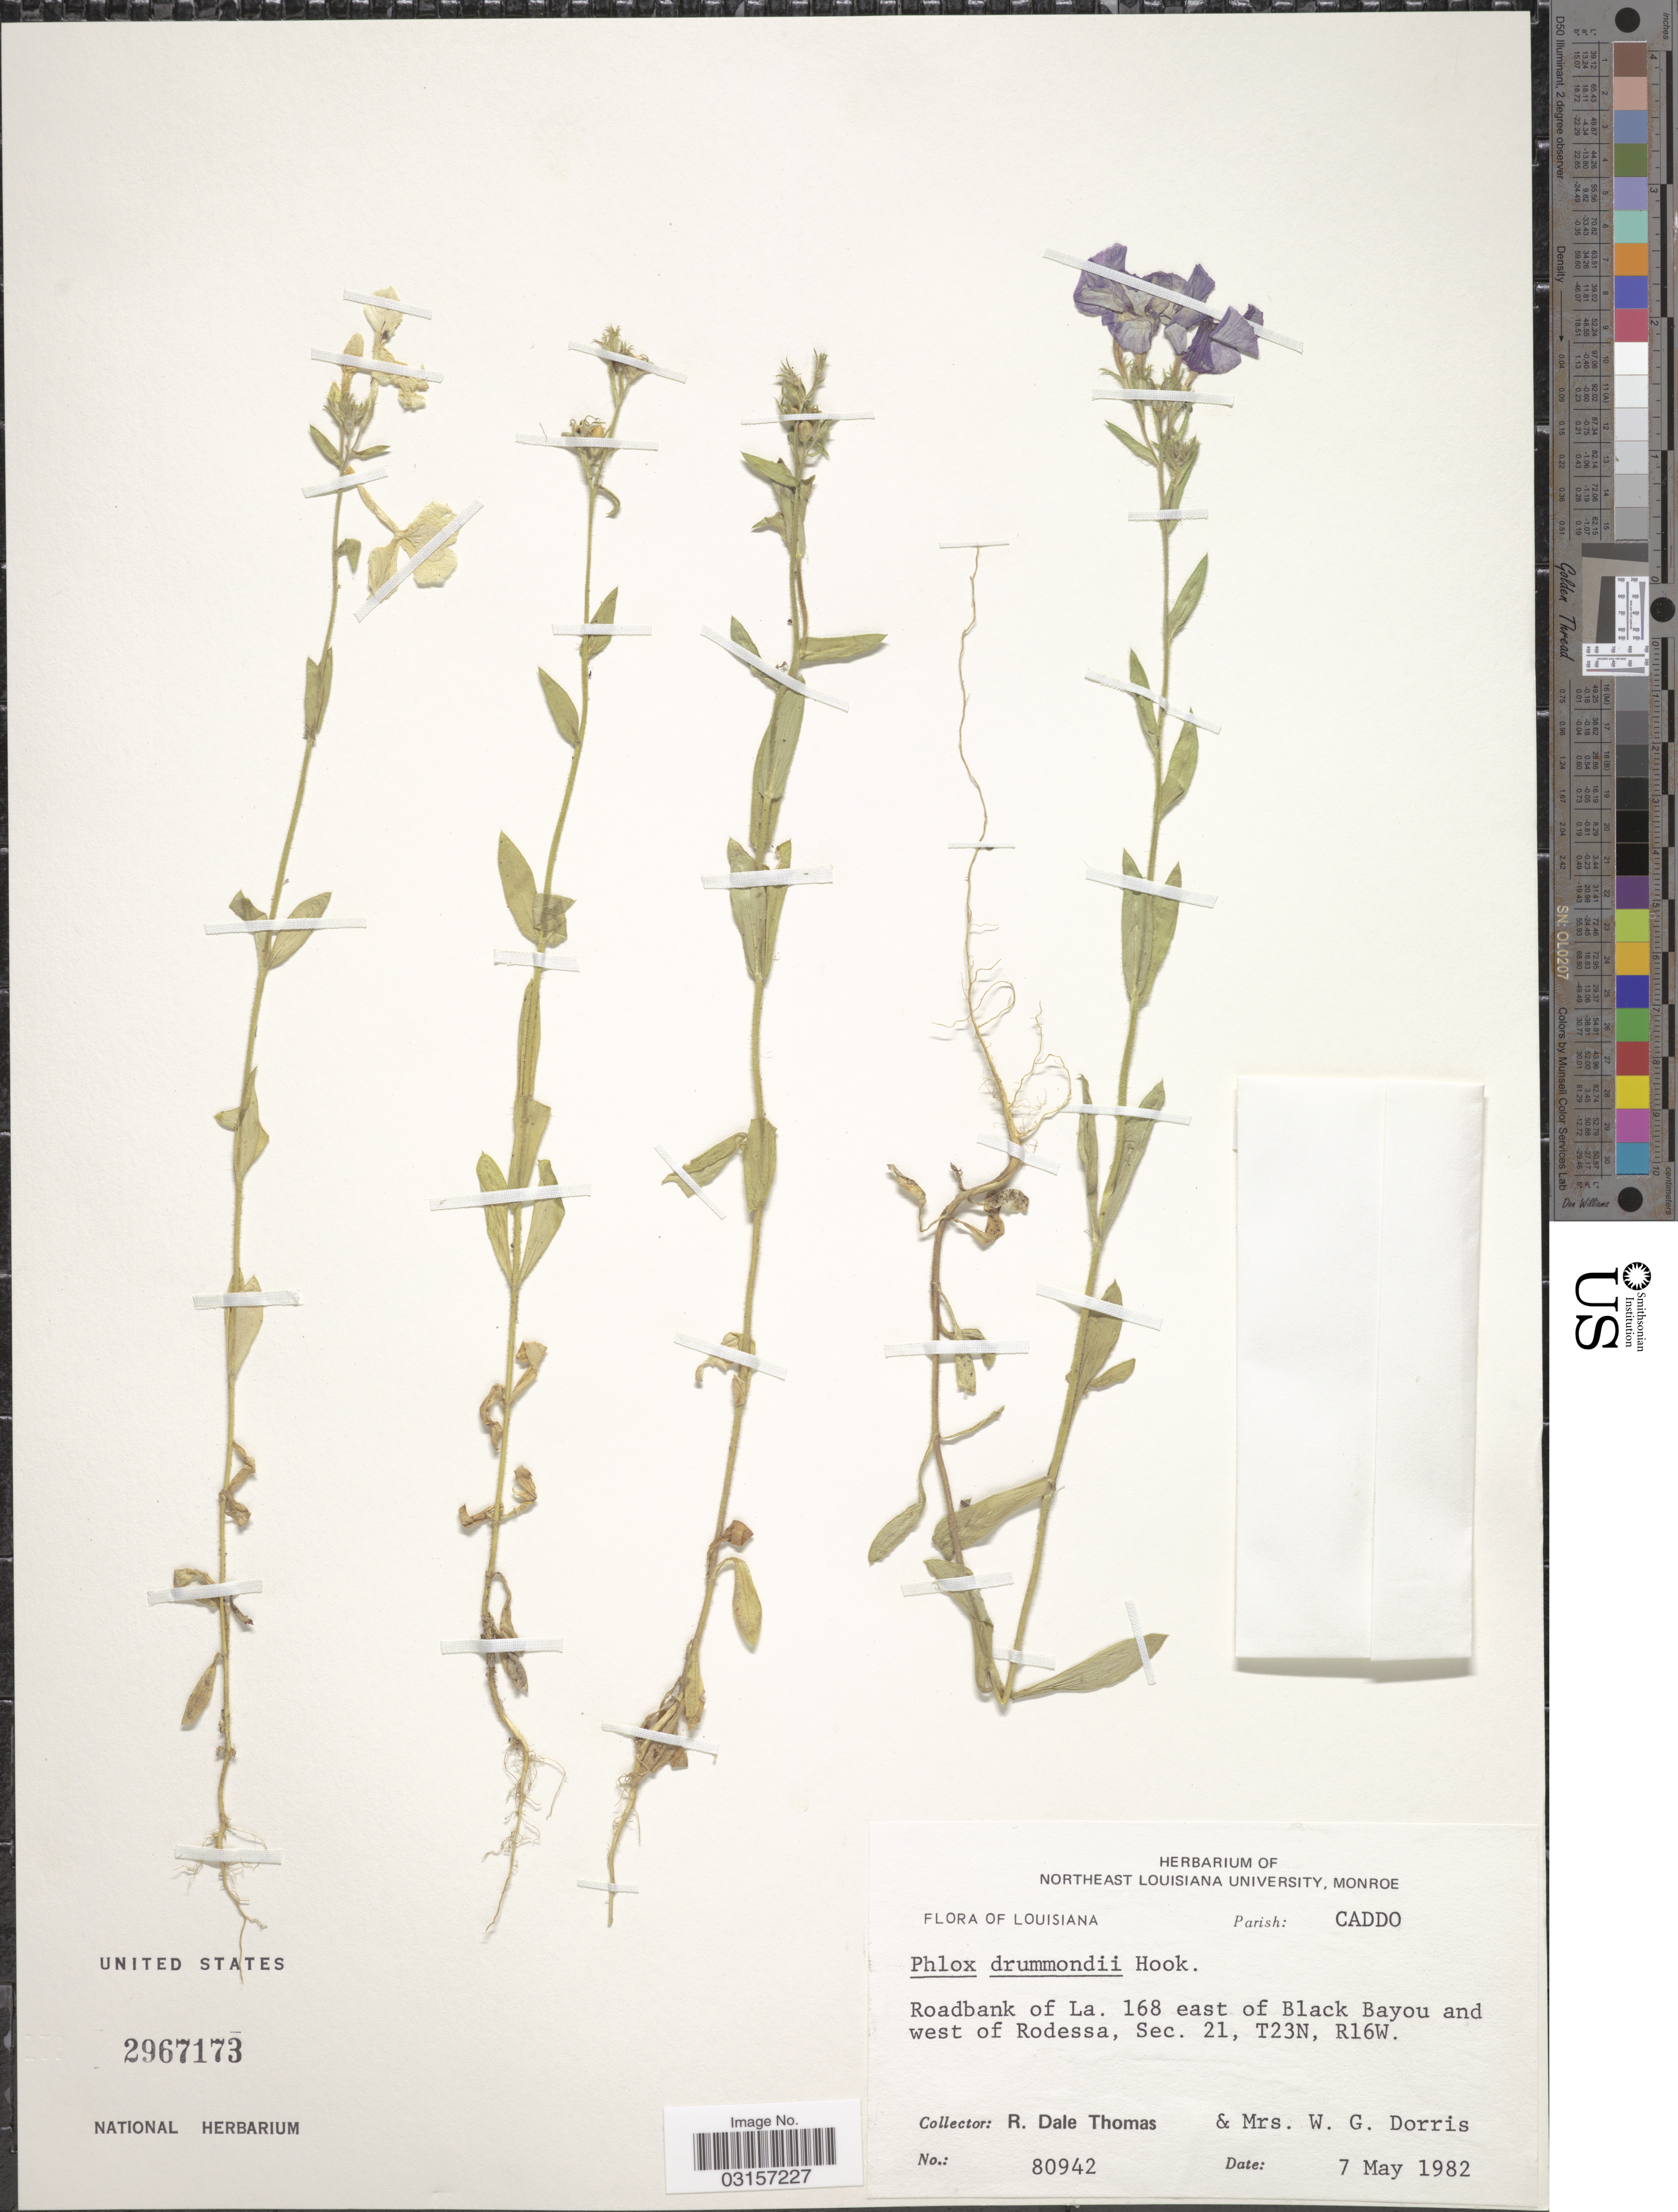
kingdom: Plantae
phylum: Tracheophyta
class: Magnoliopsida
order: Ericales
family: Polemoniaceae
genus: Phlox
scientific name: Phlox drummondii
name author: Hook.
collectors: R. Thomas & W. Dorris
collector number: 80942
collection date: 1982-05-07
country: United States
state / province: Louisiana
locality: Parish: Caddo, Roadbank of La. 168 east of Black Bayou and west of Rodessa, Sec. 21, T23N, R16W.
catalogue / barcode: US 2967173